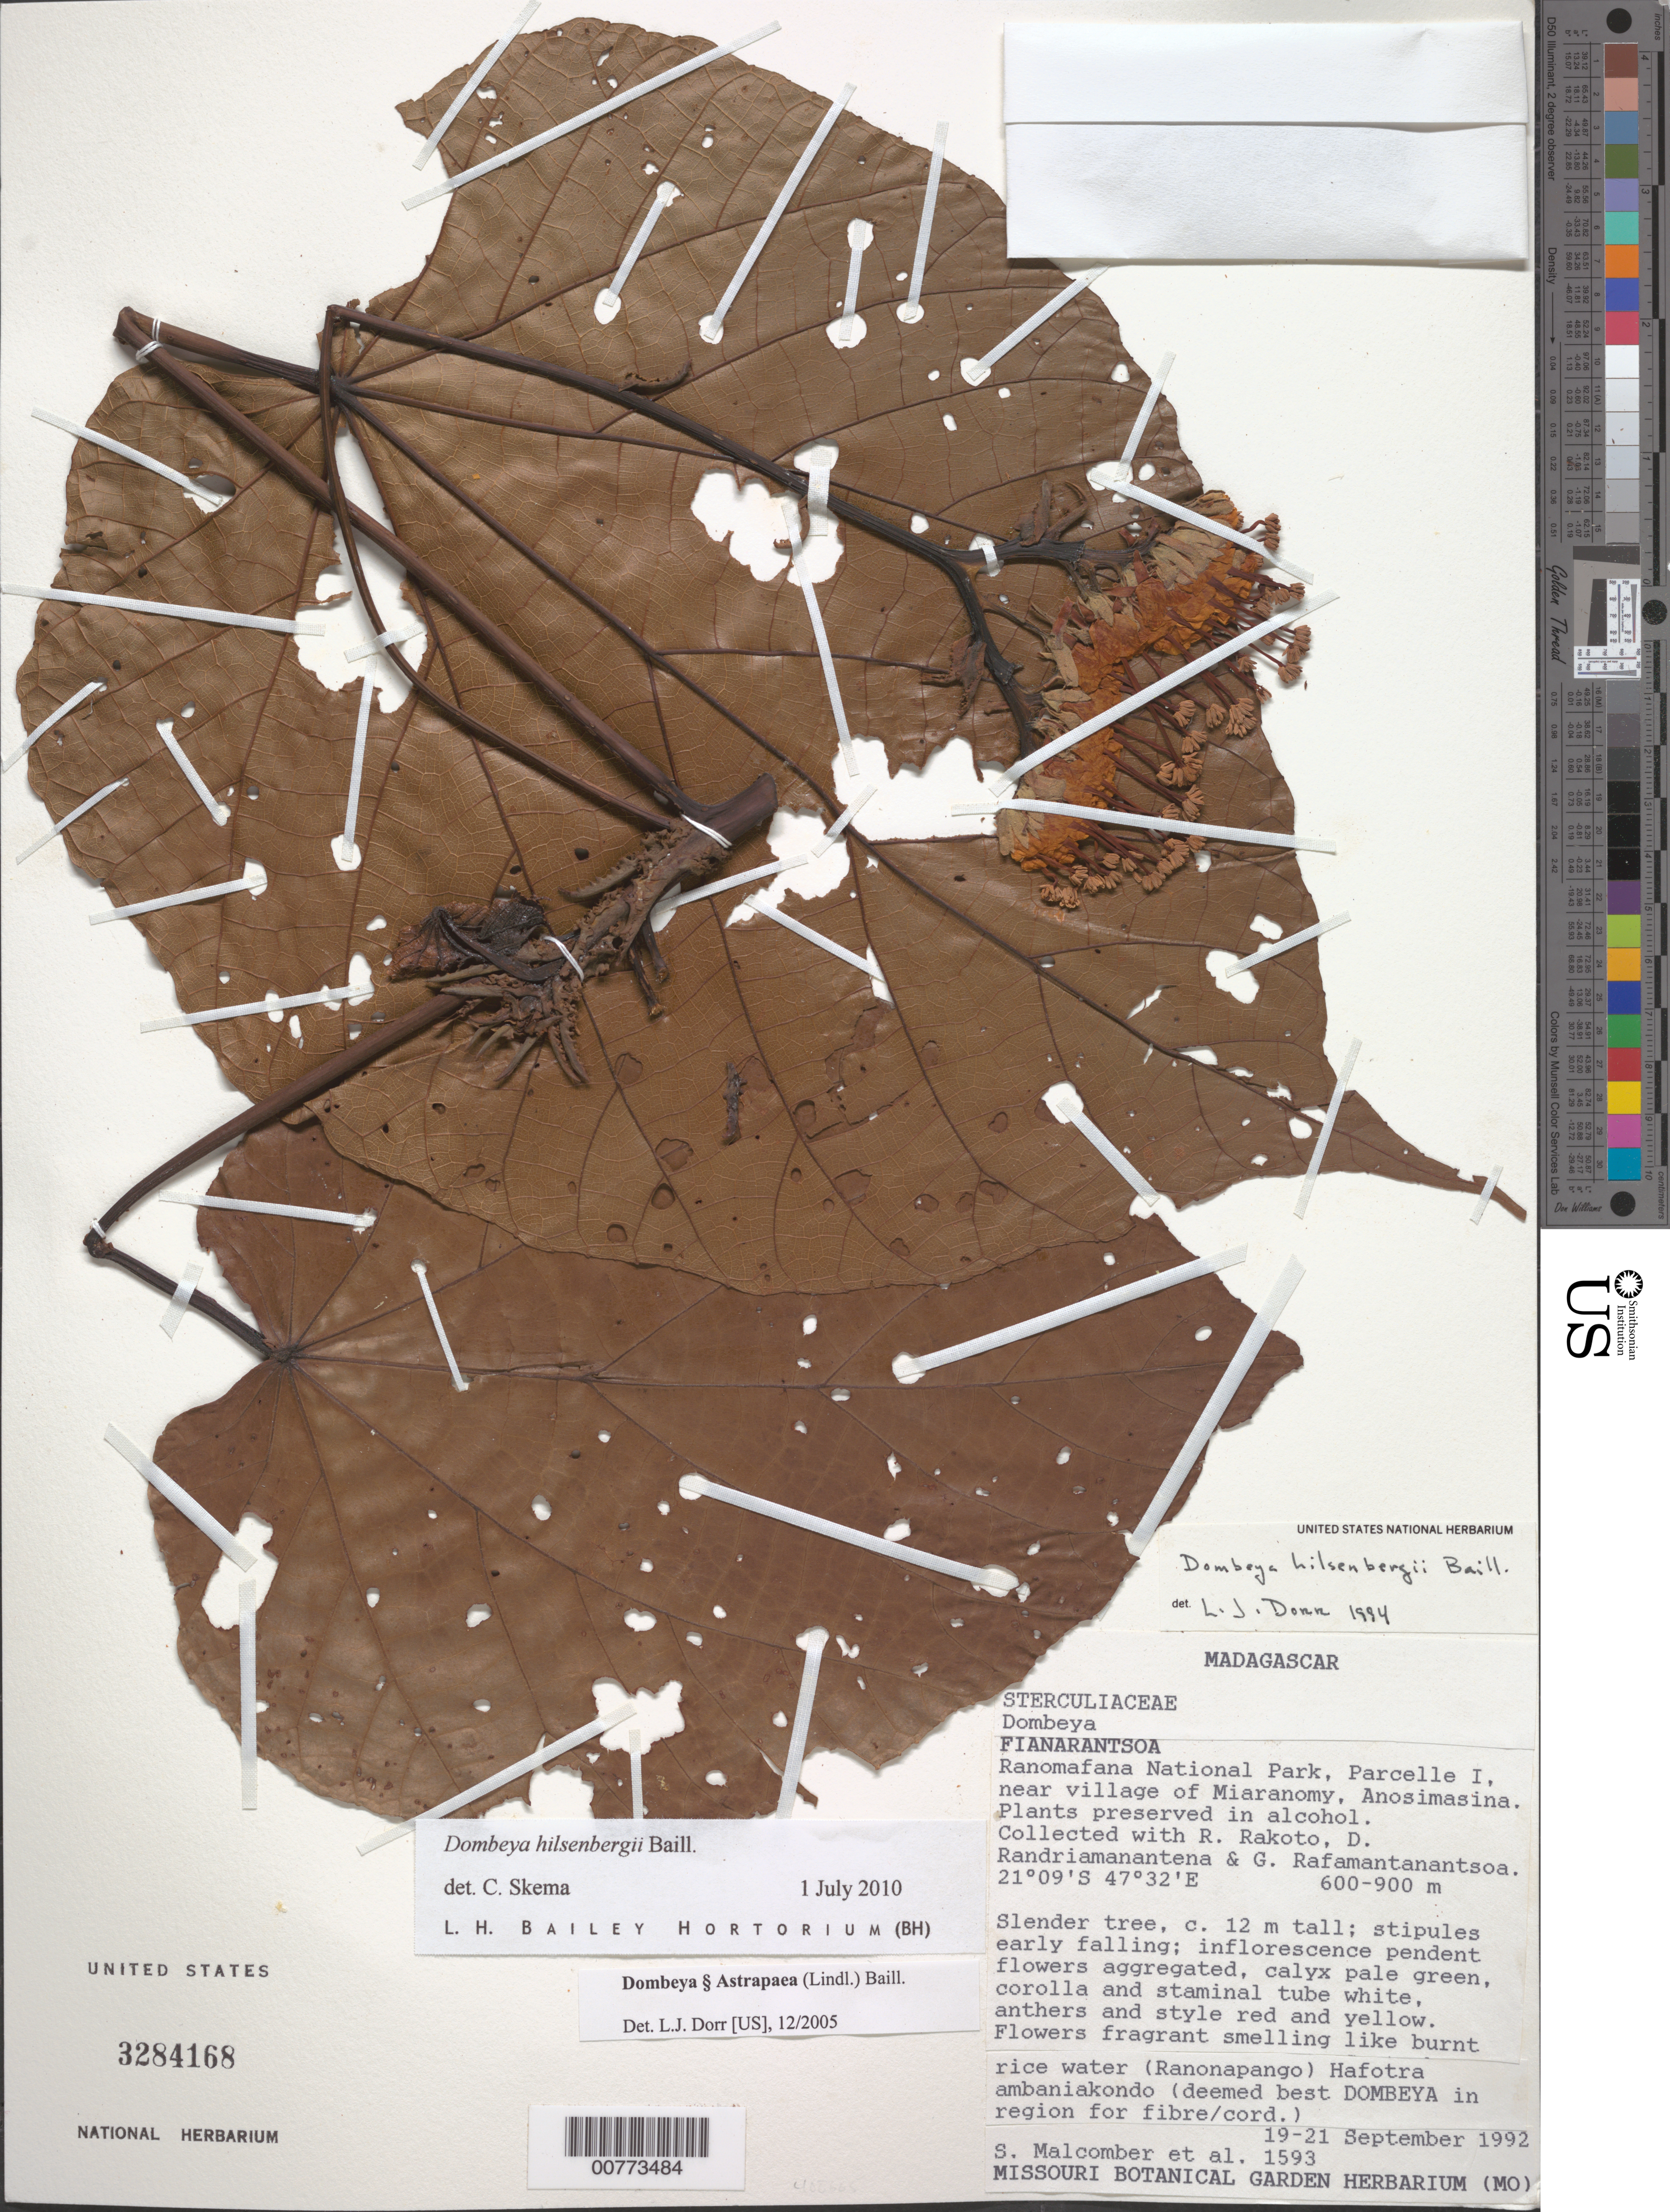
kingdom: Plantae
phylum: Tracheophyta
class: Magnoliopsida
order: Malvales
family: Malvaceae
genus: Dombeya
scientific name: Dombeya hilsenbergii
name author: Baill.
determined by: Skema, C. K.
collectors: S. T. Malcomber & et al.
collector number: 1593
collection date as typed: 19 Sep 1992 to 21 Sep 1992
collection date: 1992-09-19/1992-09-21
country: Madagascar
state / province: Vatovavy Fitovinany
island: Madagascar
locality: Ranomafana National Park, Parcelle I, near village of Miaranomy, Anosimasina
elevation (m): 600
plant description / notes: Common name: Hafotra ambaniakondo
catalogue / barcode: US 3284168-2